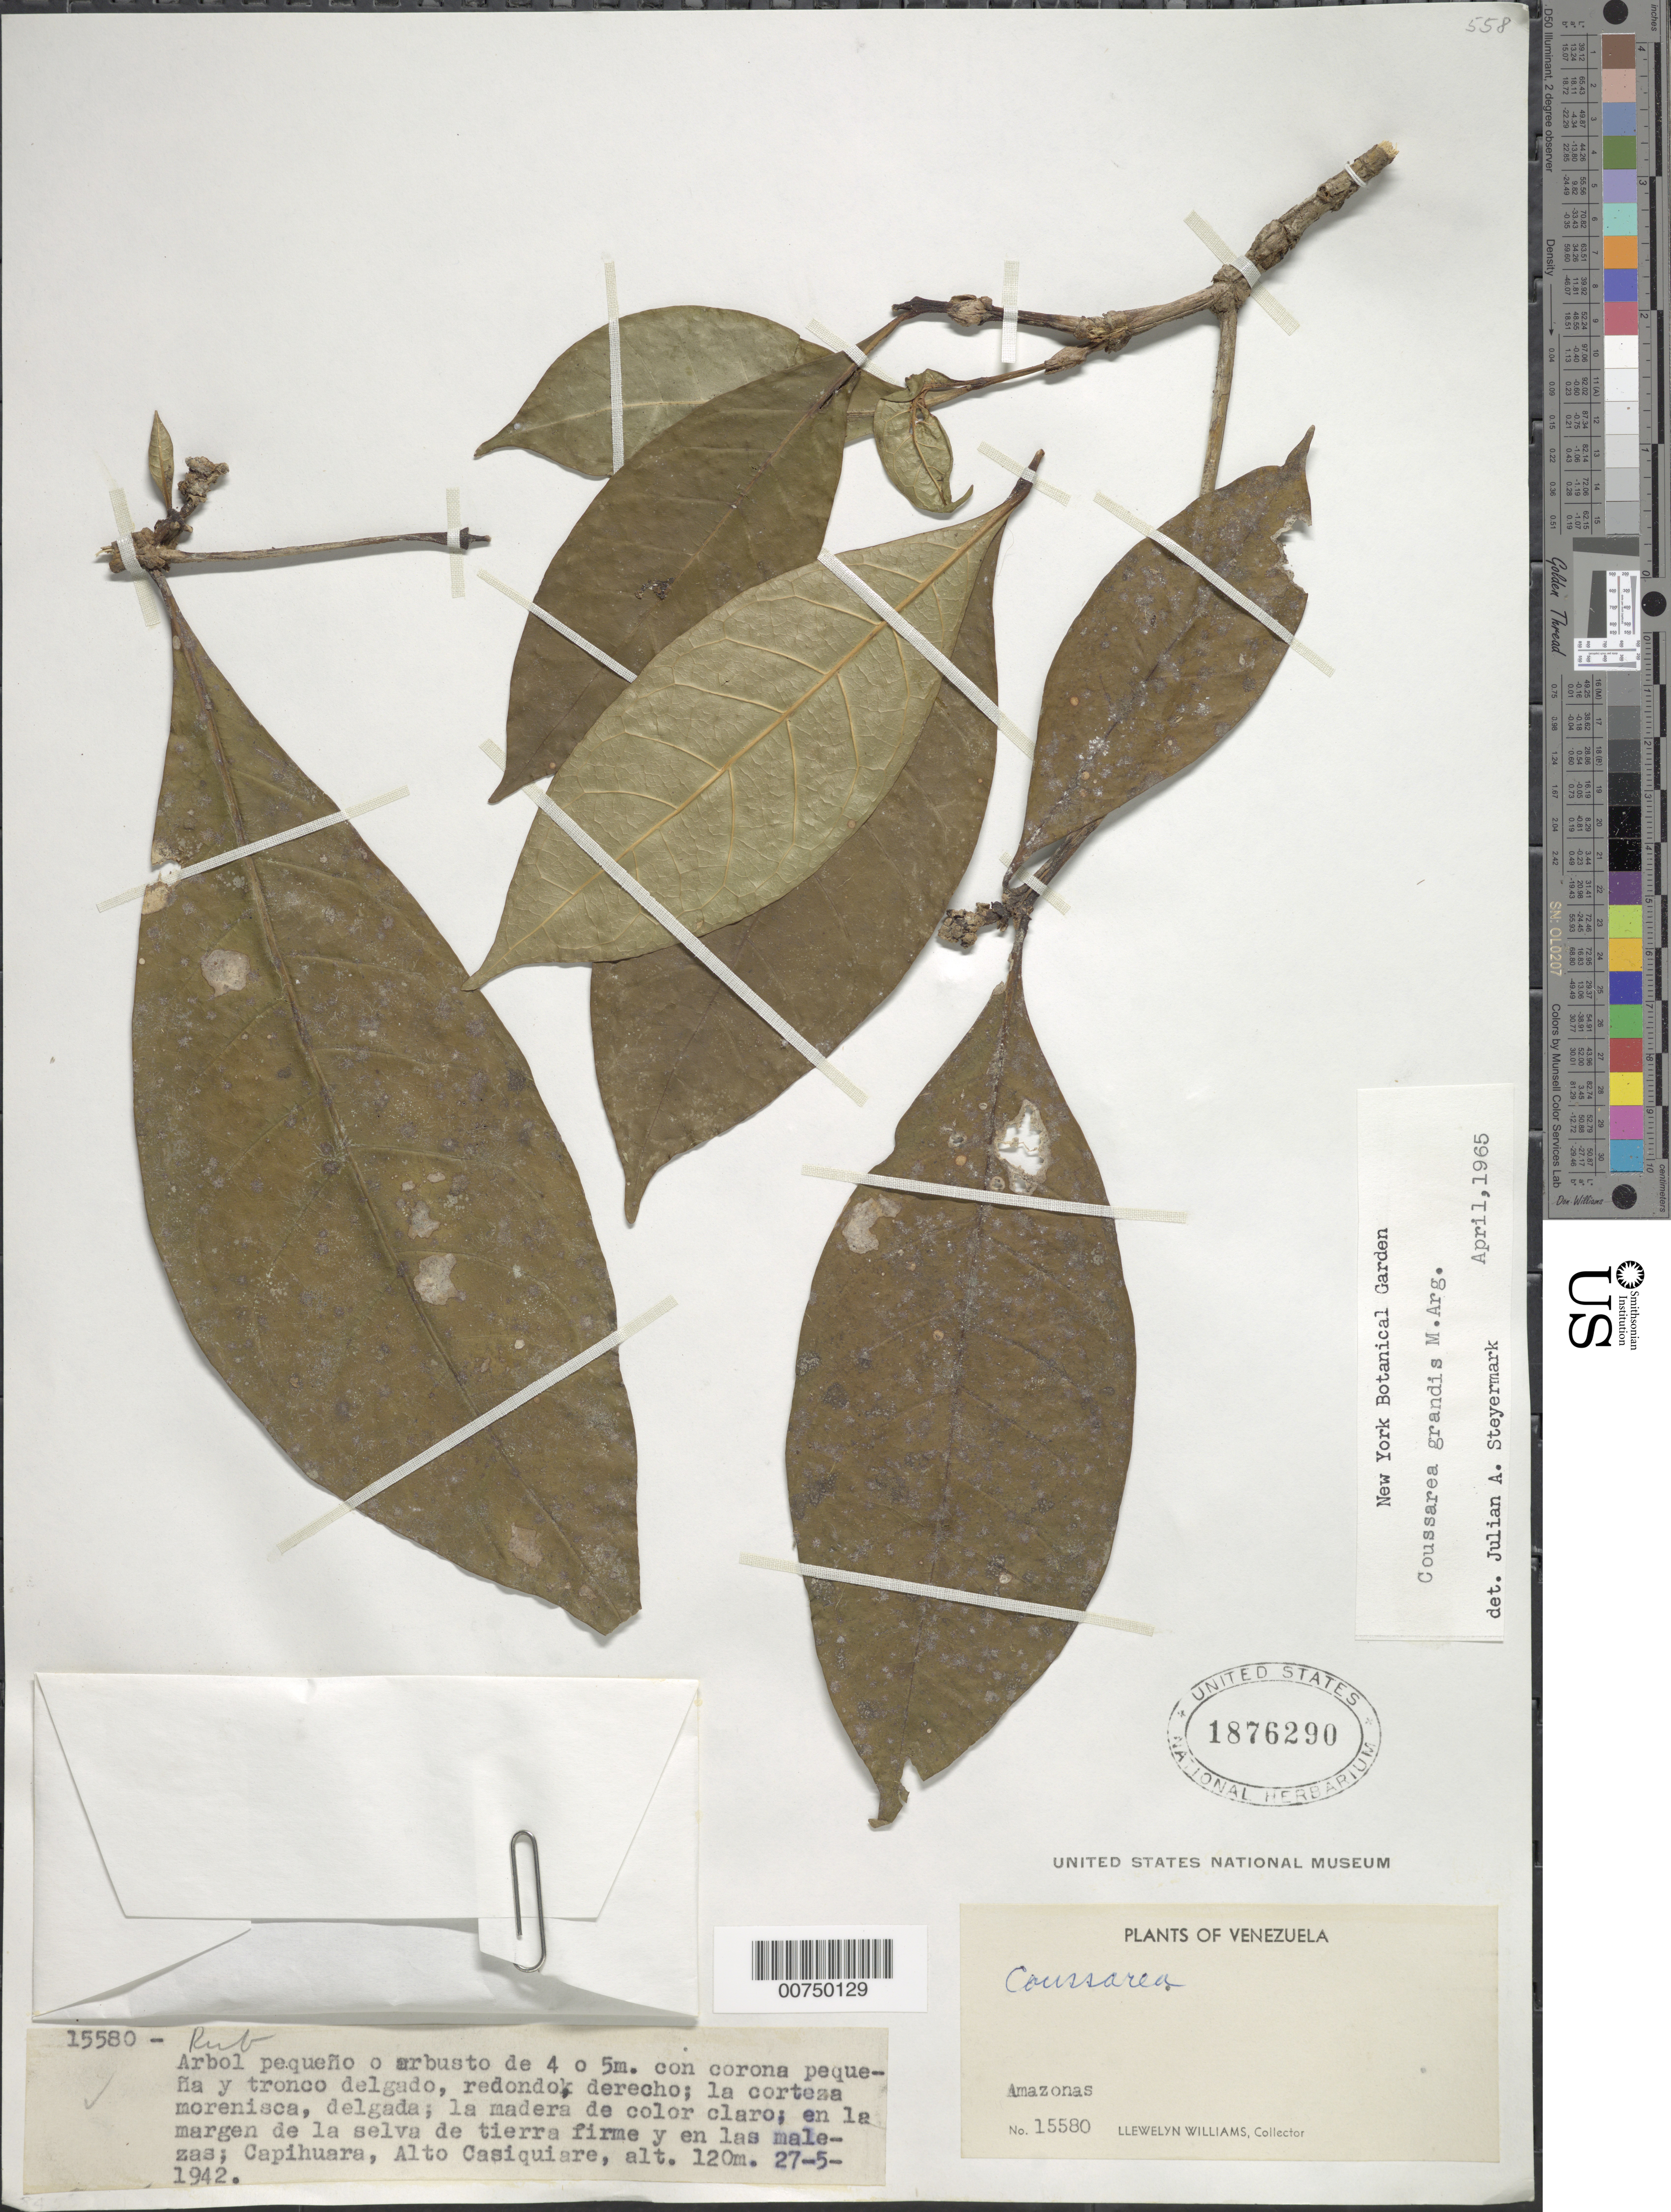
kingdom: Plantae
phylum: Tracheophyta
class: Magnoliopsida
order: Gentianales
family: Rubiaceae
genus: Coussarea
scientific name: Coussarea grandis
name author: Müll. Arg.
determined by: Steyermark, Julian A., (VEN)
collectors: Ll. Williams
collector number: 15580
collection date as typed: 27-May-42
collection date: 1942-05-27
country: Venezuela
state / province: Amazonas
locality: Capihuara, Alto Casiquiare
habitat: Margen de la slva de tierra firme y en las malezas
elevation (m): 120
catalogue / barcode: US 1876290